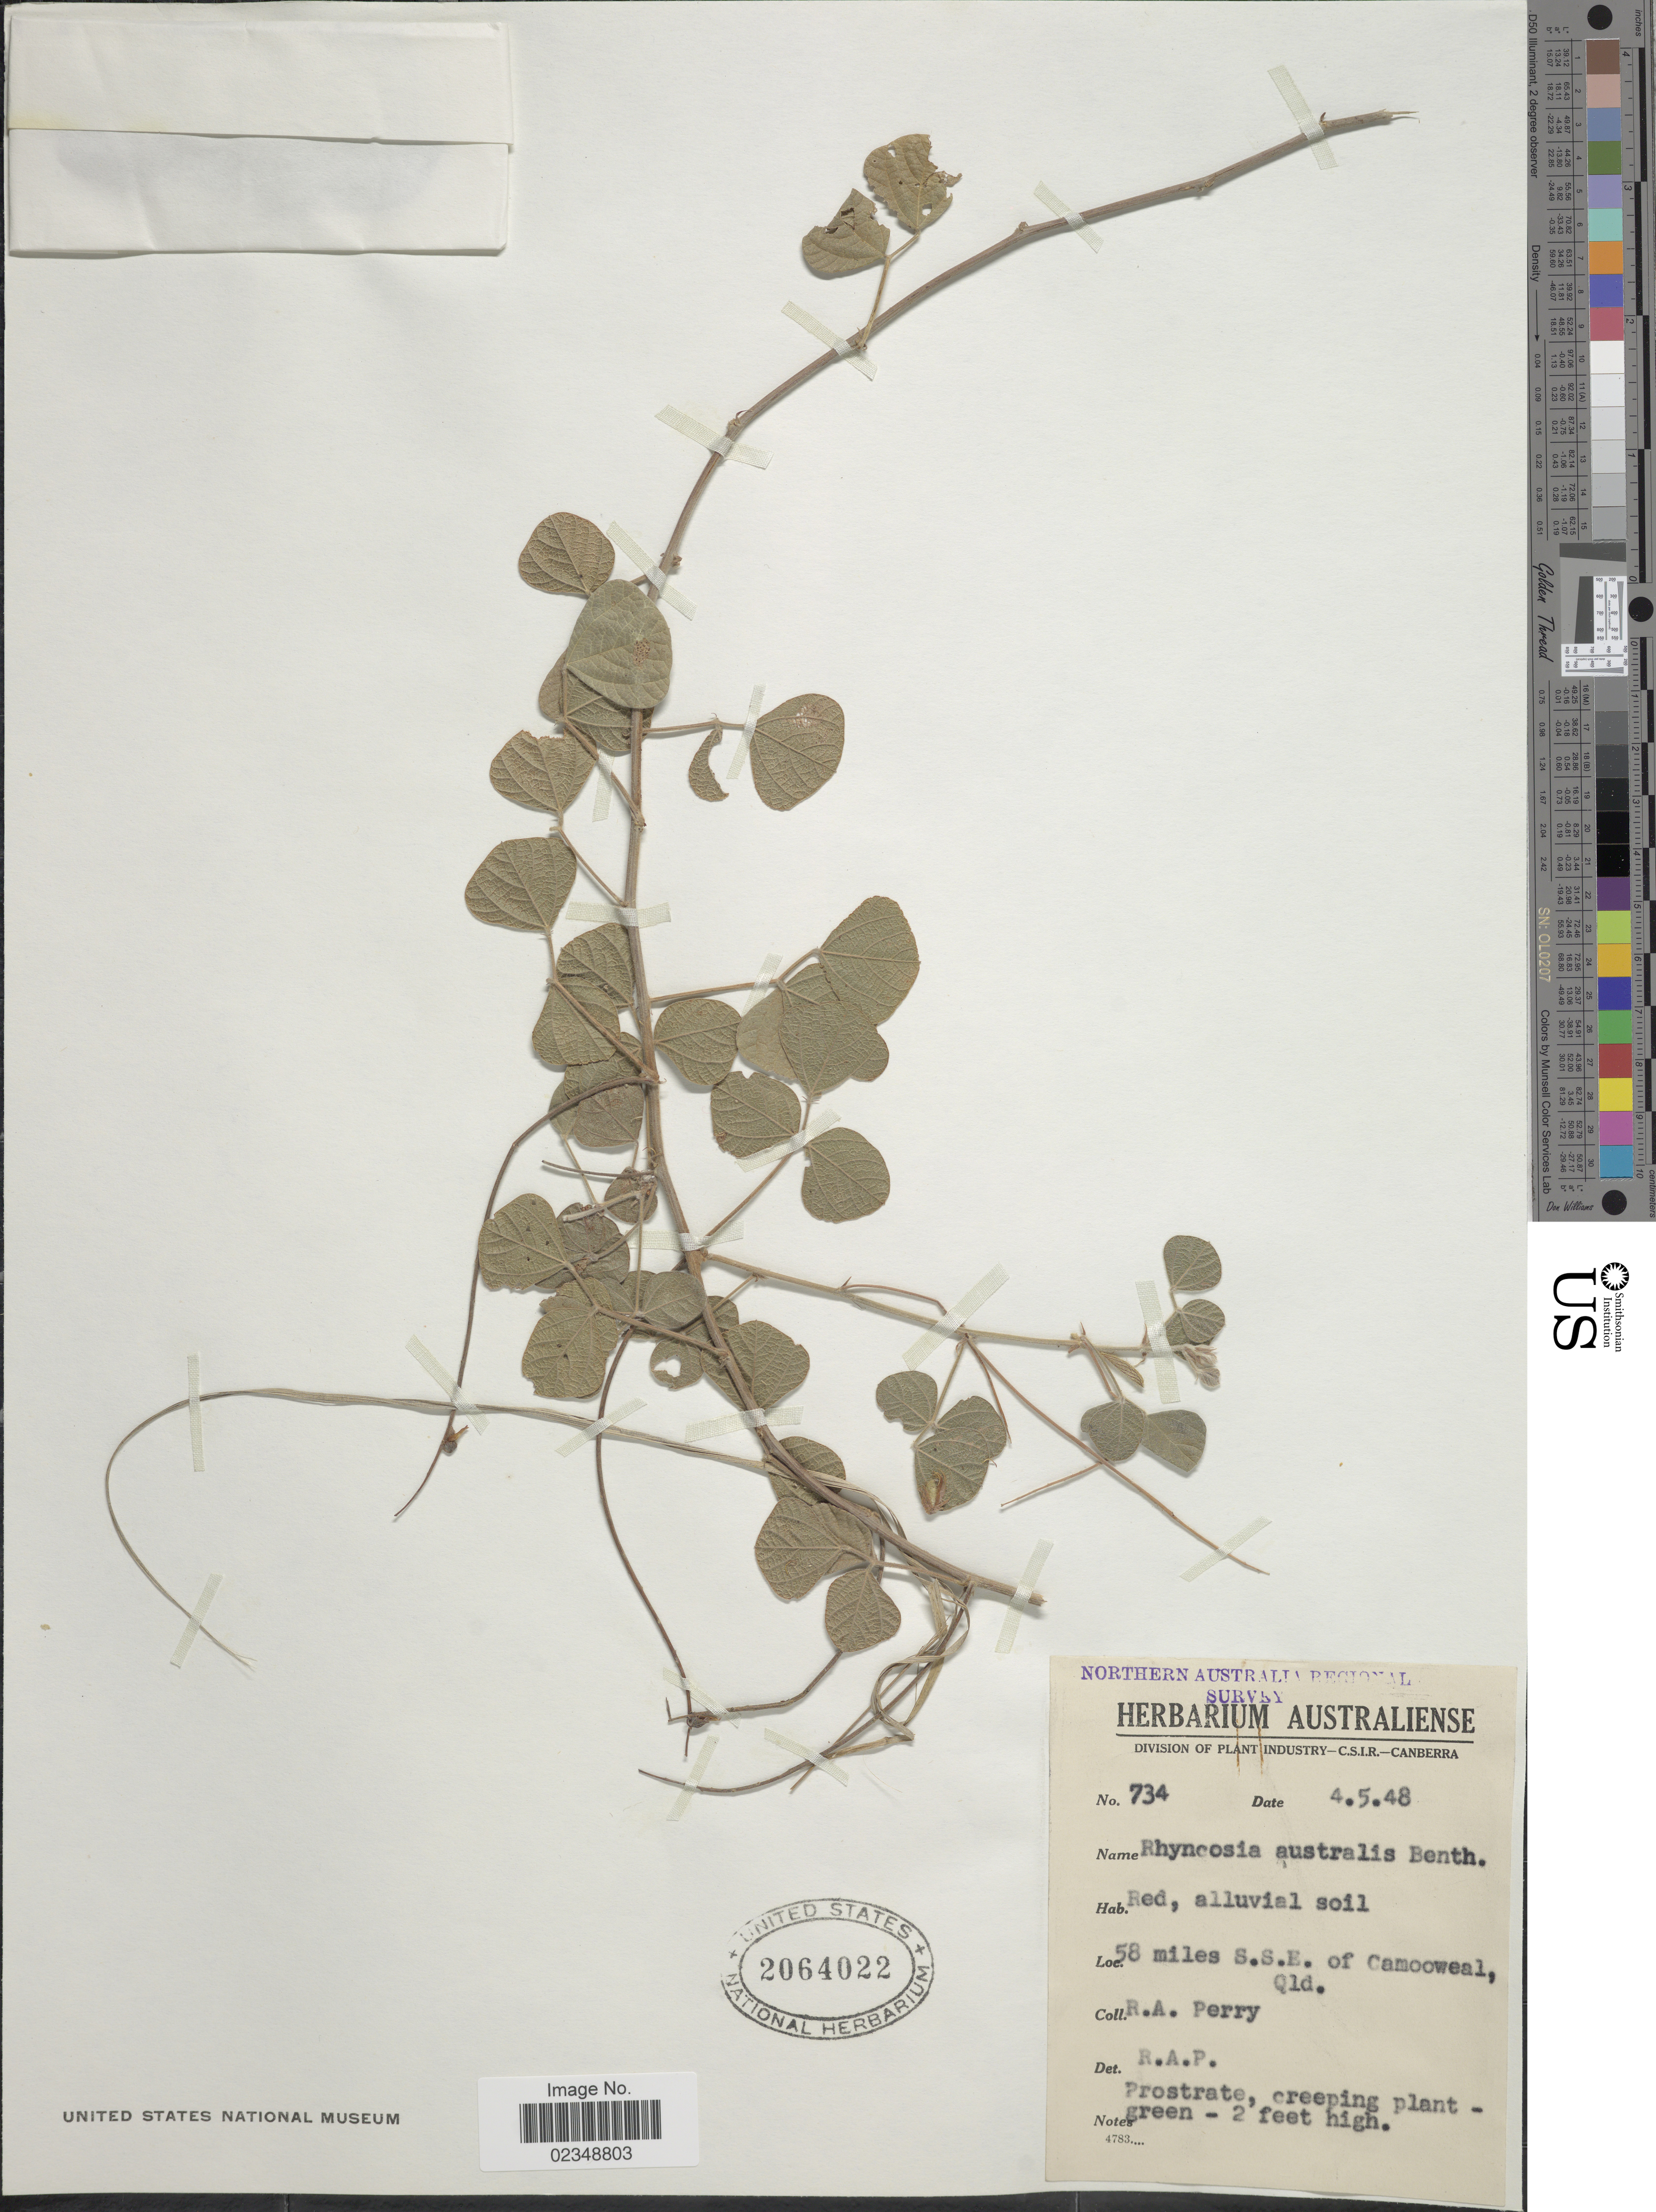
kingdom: Plantae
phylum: Tracheophyta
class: Magnoliopsida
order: Fabales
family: Fabaceae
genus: Rhynchosia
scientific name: Rhynchosia australis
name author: Rose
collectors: Perry, R. A.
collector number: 734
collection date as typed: Transcribed d/m/y: 4/5/48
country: Australia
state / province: Queensland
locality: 58 miles S.S.E. of Camooweal, Qld.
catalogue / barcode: US 2064022